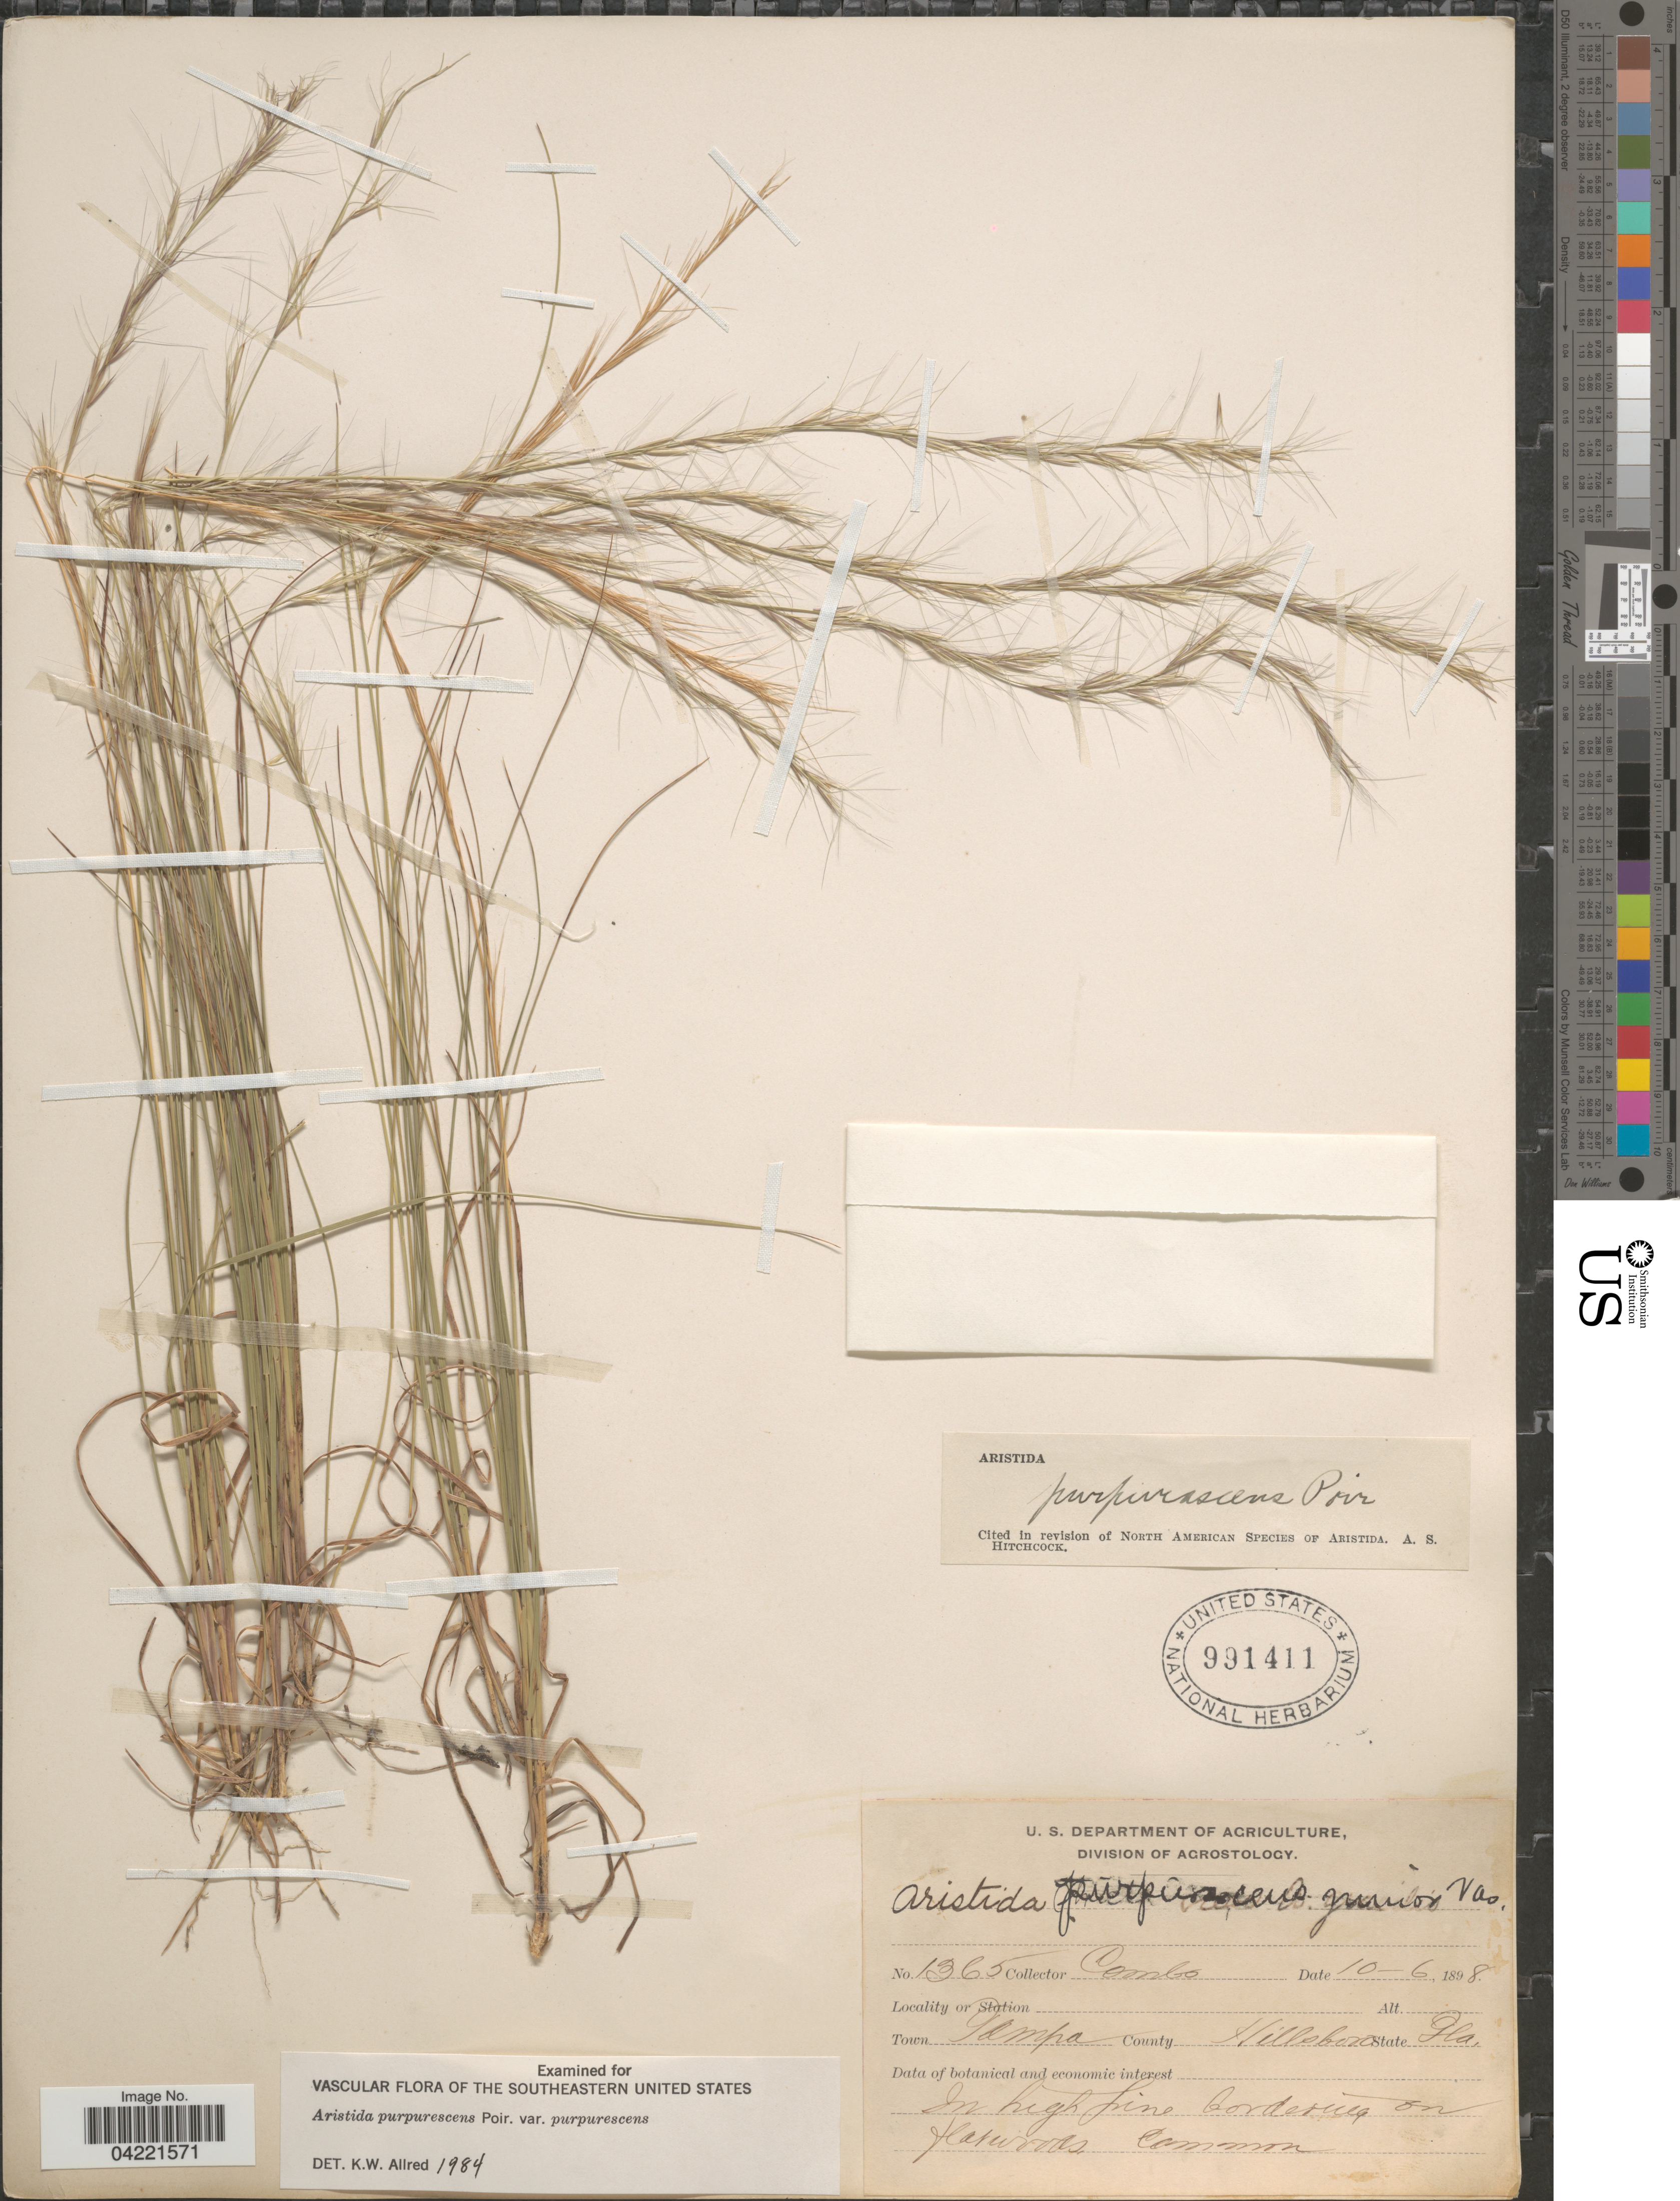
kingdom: Plantae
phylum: Tracheophyta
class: Liliopsida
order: Poales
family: Poaceae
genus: Aristida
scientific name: Aristida purpurascens var. purpurescens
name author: Poir.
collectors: -. Combs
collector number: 1365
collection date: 1898-10-06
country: United States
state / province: Florida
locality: Town Pampa. County Hillsboro.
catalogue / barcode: US 991411